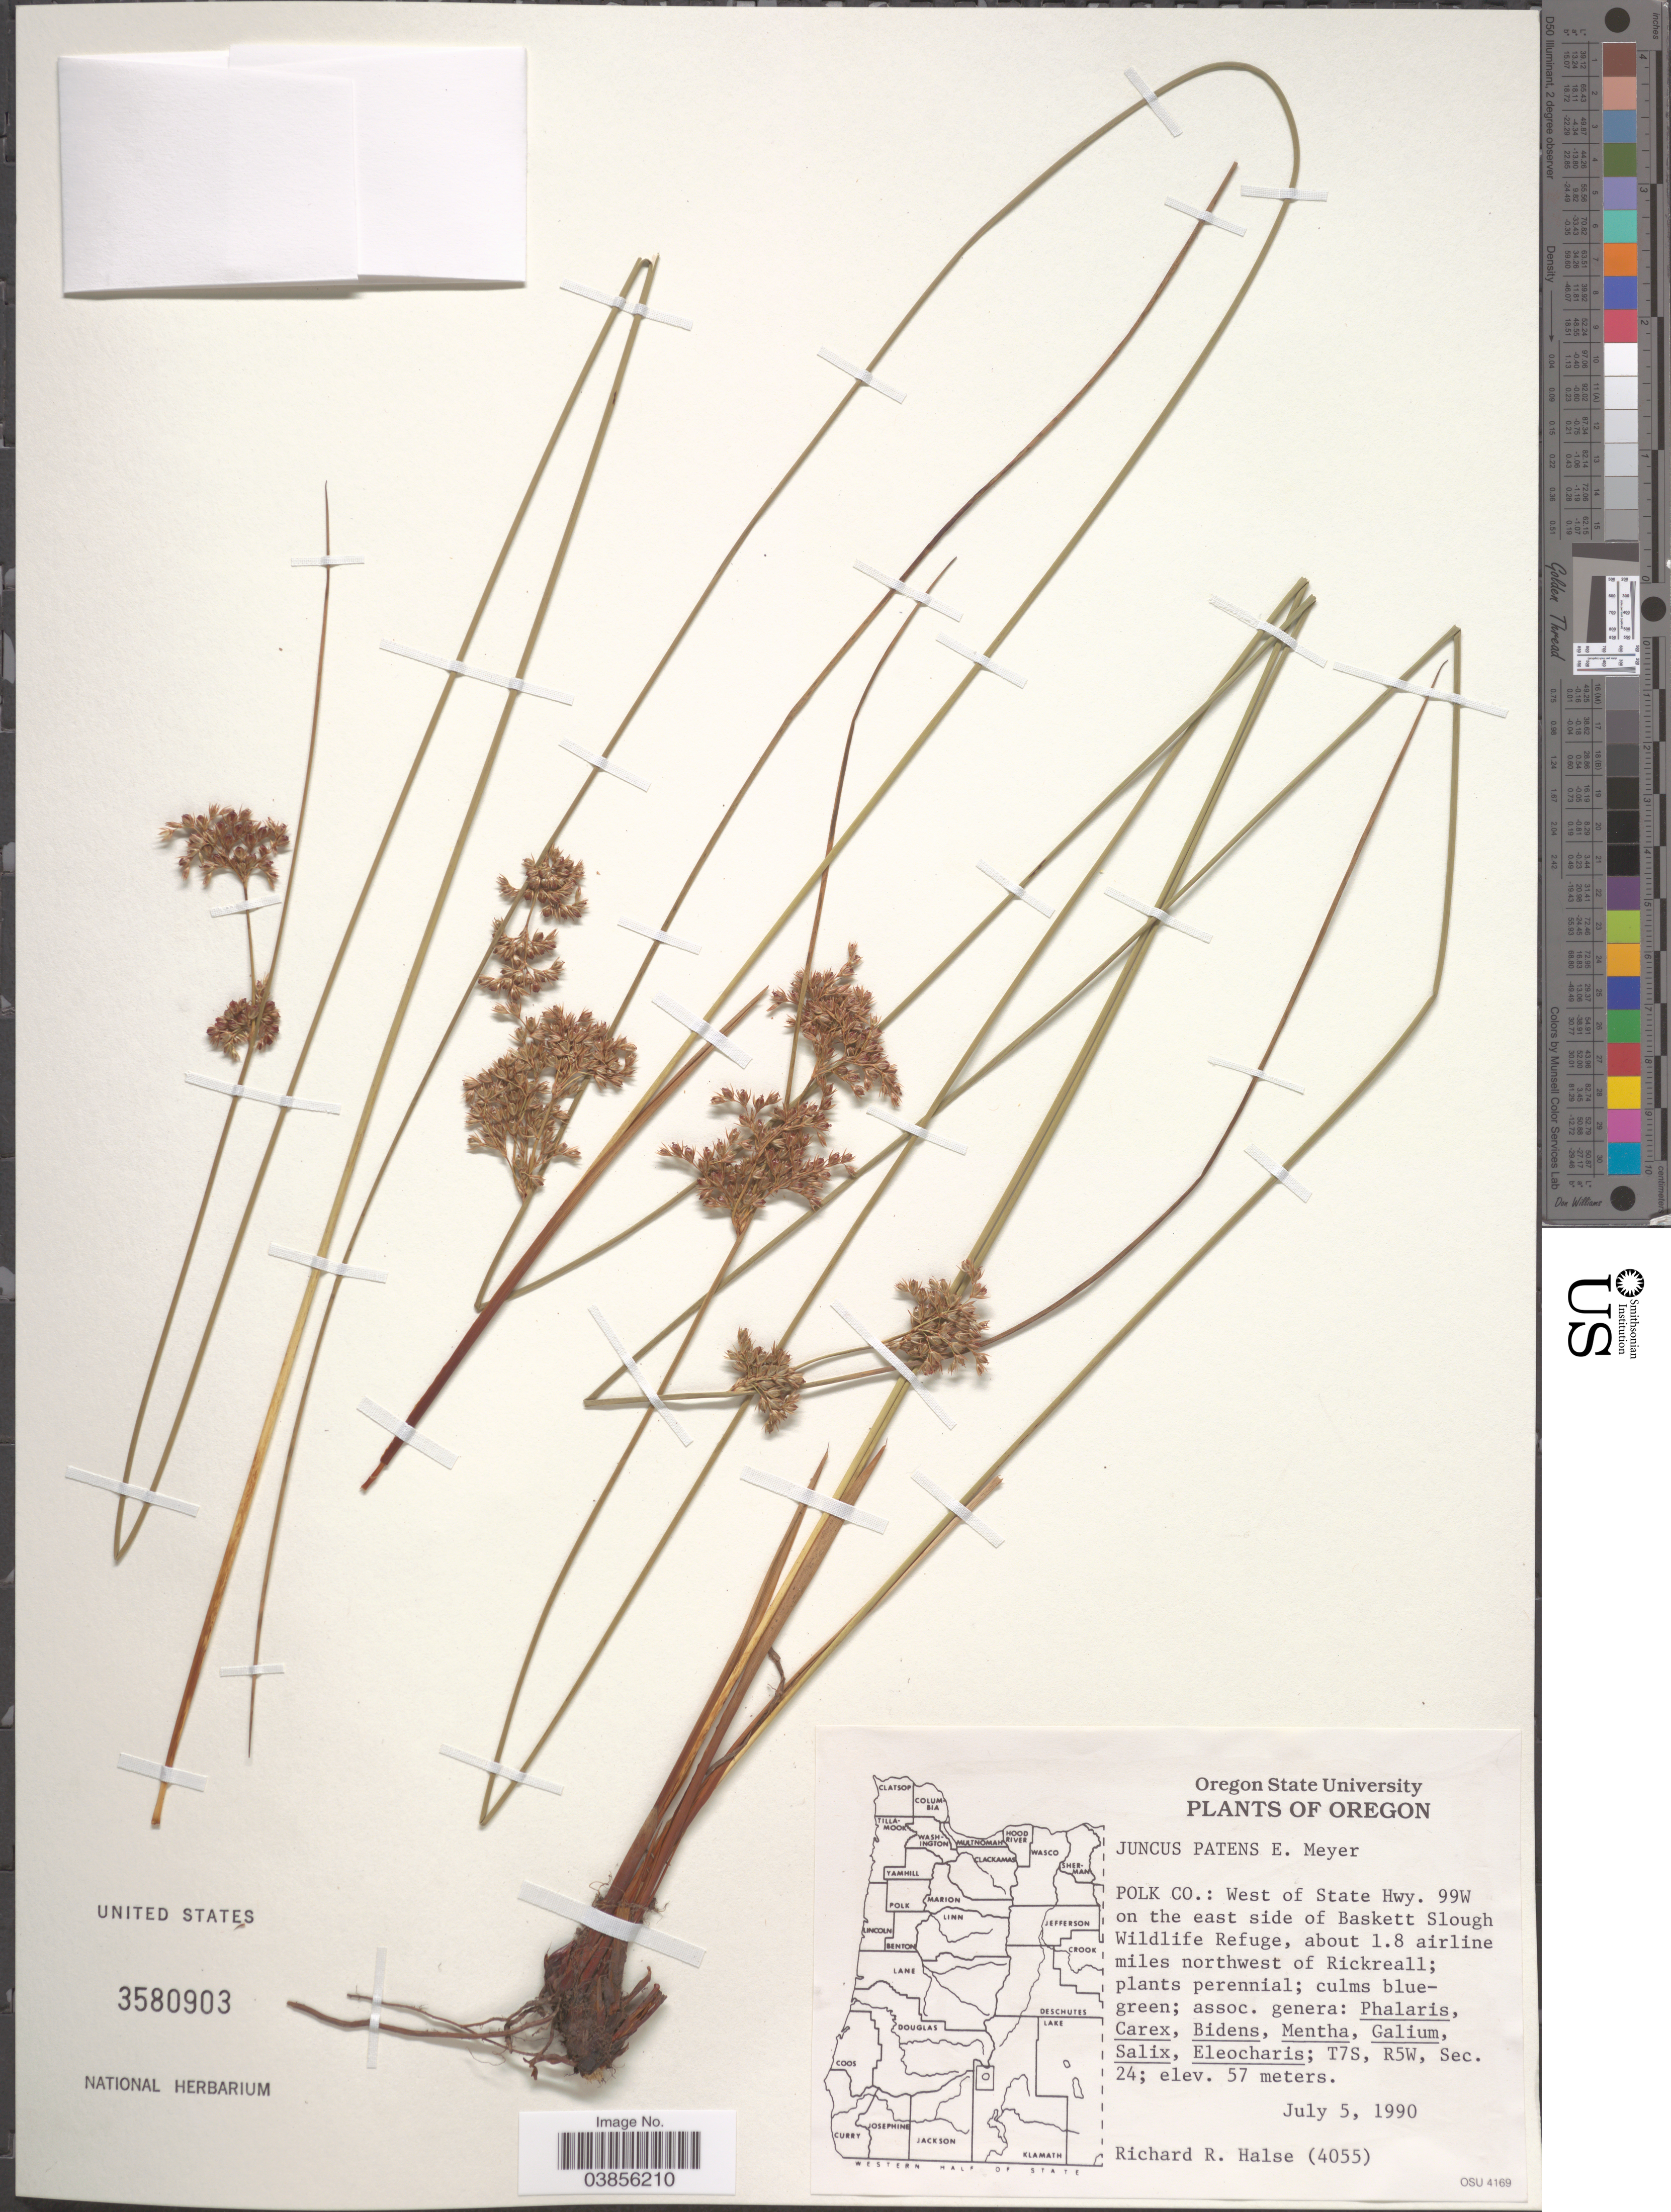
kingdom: Plantae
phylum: Tracheophyta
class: Liliopsida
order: Poales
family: Juncaceae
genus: Juncus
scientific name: Juncus patens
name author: E. Mey.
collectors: R. Halse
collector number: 4055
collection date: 1990-07-05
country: United States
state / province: Oregon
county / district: Polk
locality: Polk Co.: West of State Hwy. 99W on the east side of Baskett Slough Wildlife Refuge, about 1.8 airline miles northwest of Rickreal; T7S, R5W, Sec. 24.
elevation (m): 57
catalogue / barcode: US 3580903